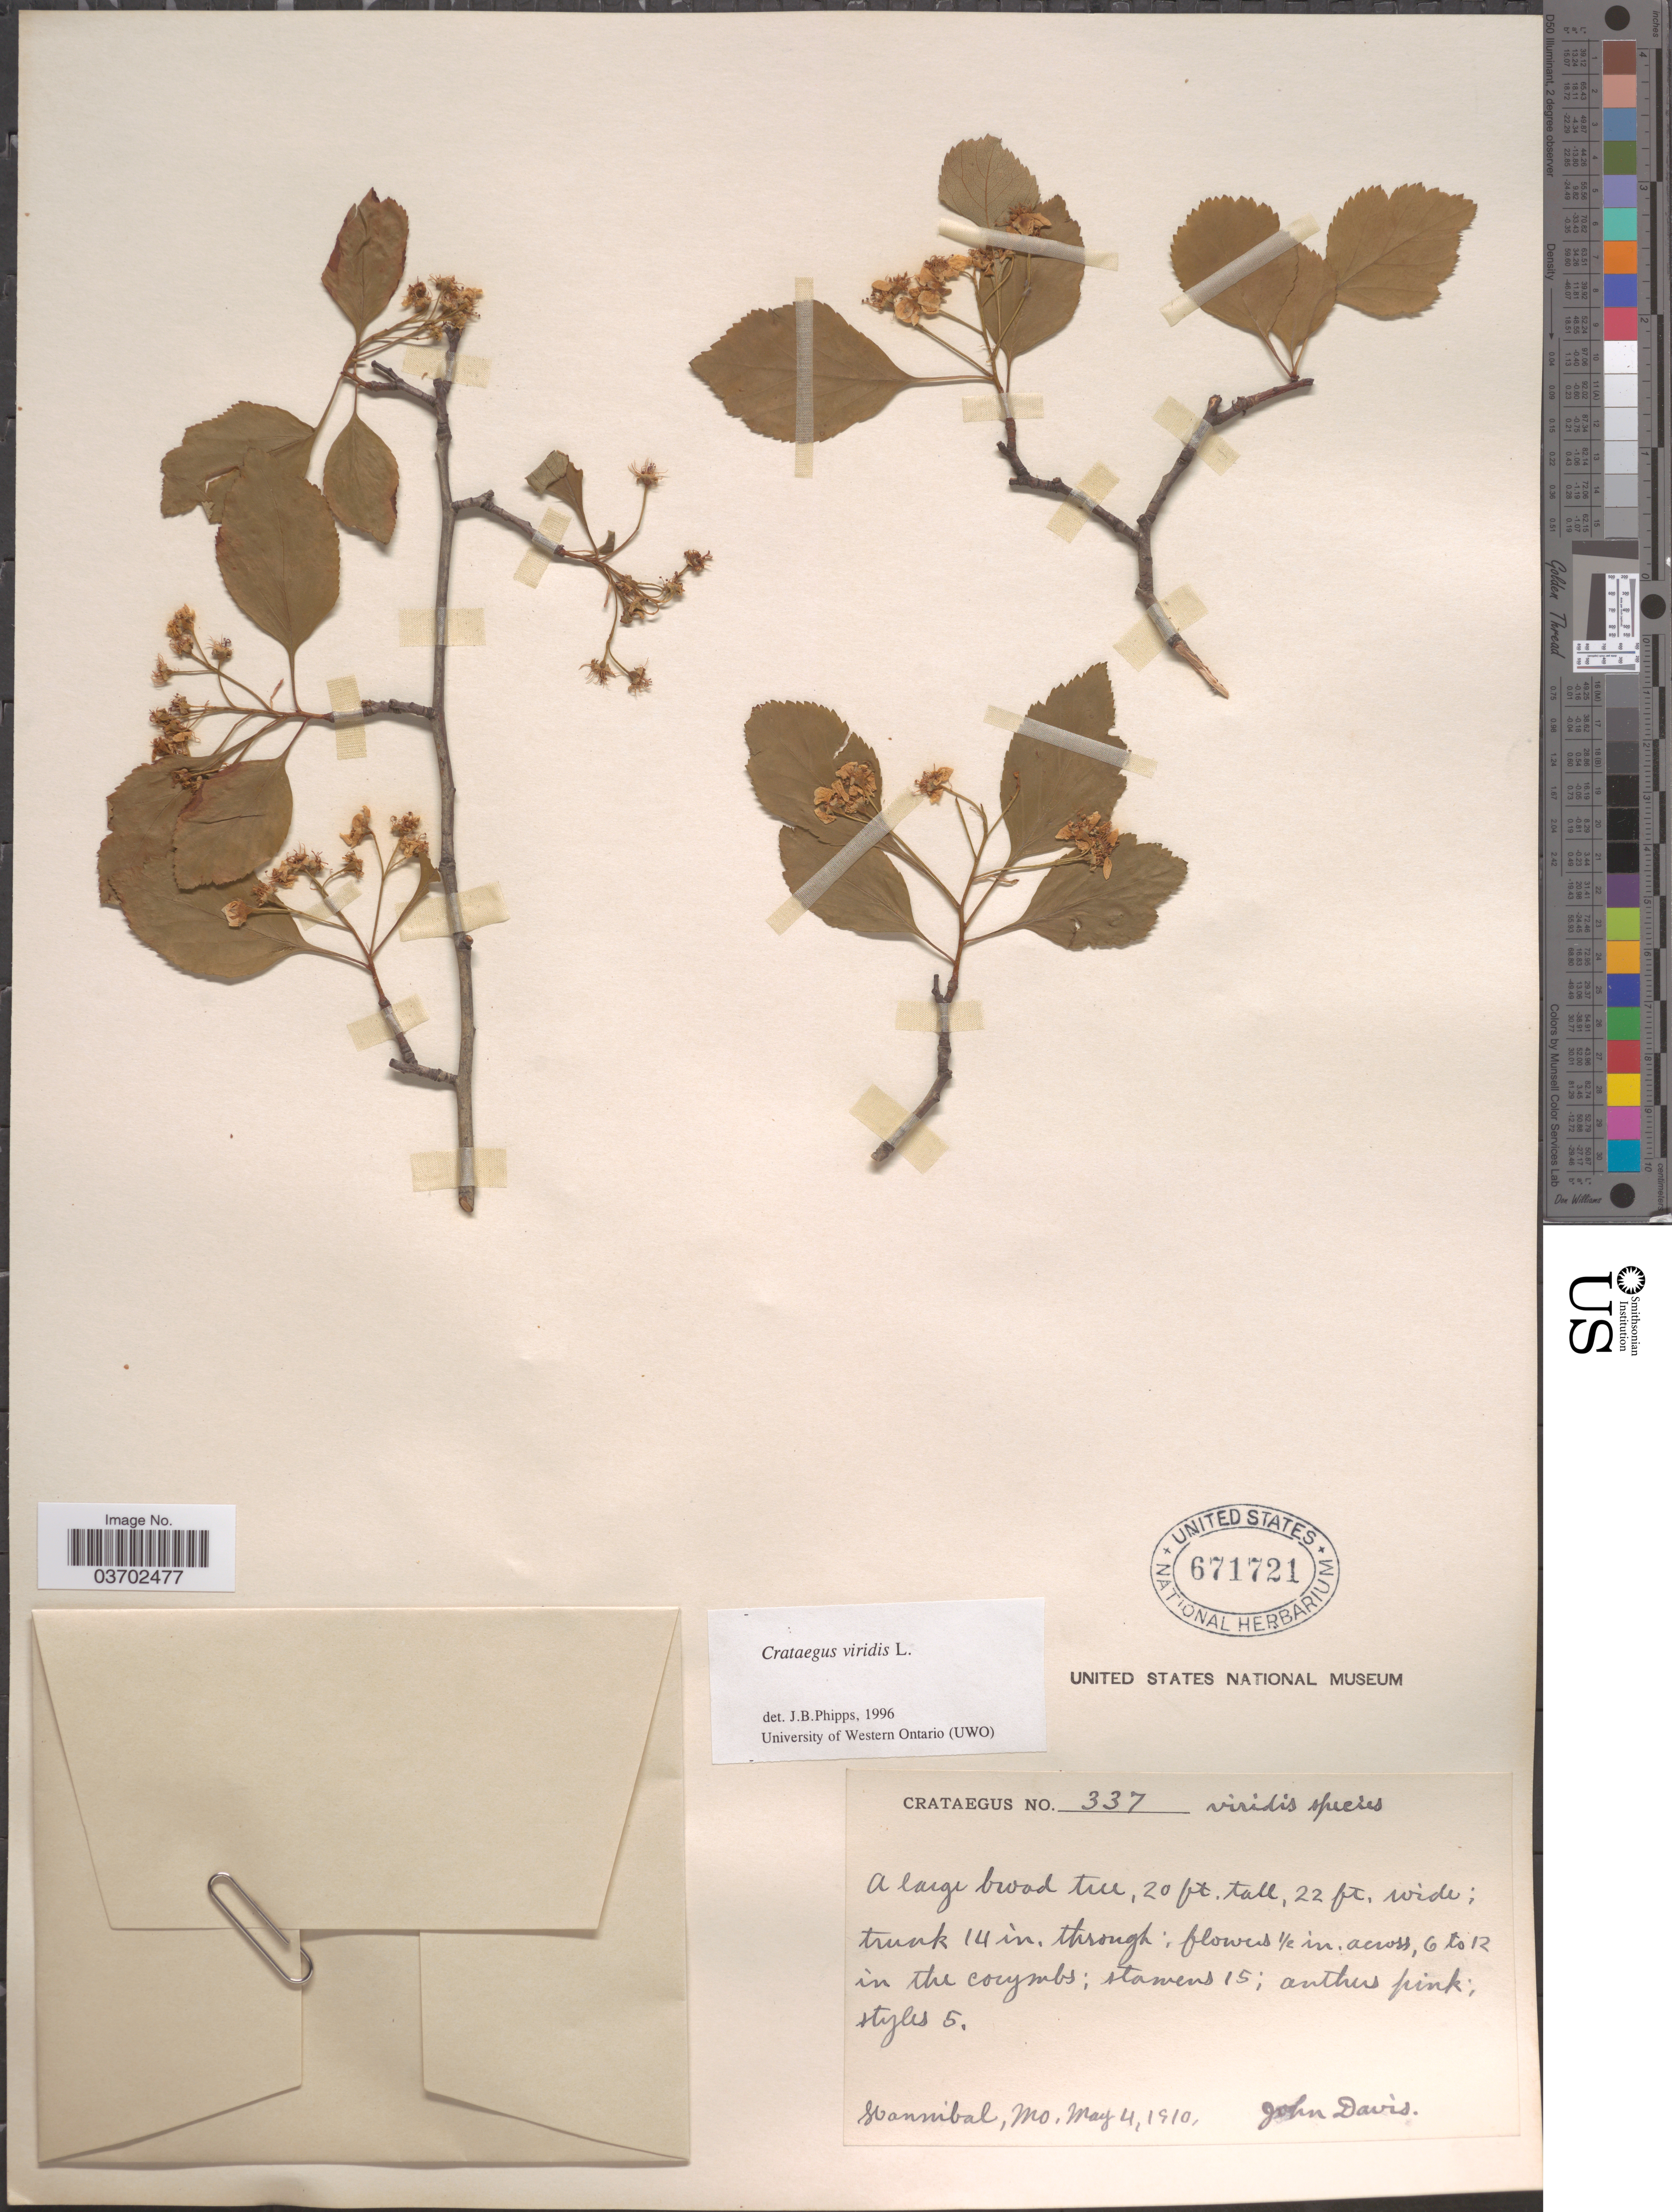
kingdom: Plantae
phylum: Tracheophyta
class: Magnoliopsida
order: Rosales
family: Rosaceae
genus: Crataegus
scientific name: Crataegus viridis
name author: L.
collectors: J. Davis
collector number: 337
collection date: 1910-05-04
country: United States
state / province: Missouri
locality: Hannibal.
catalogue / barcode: US 671721